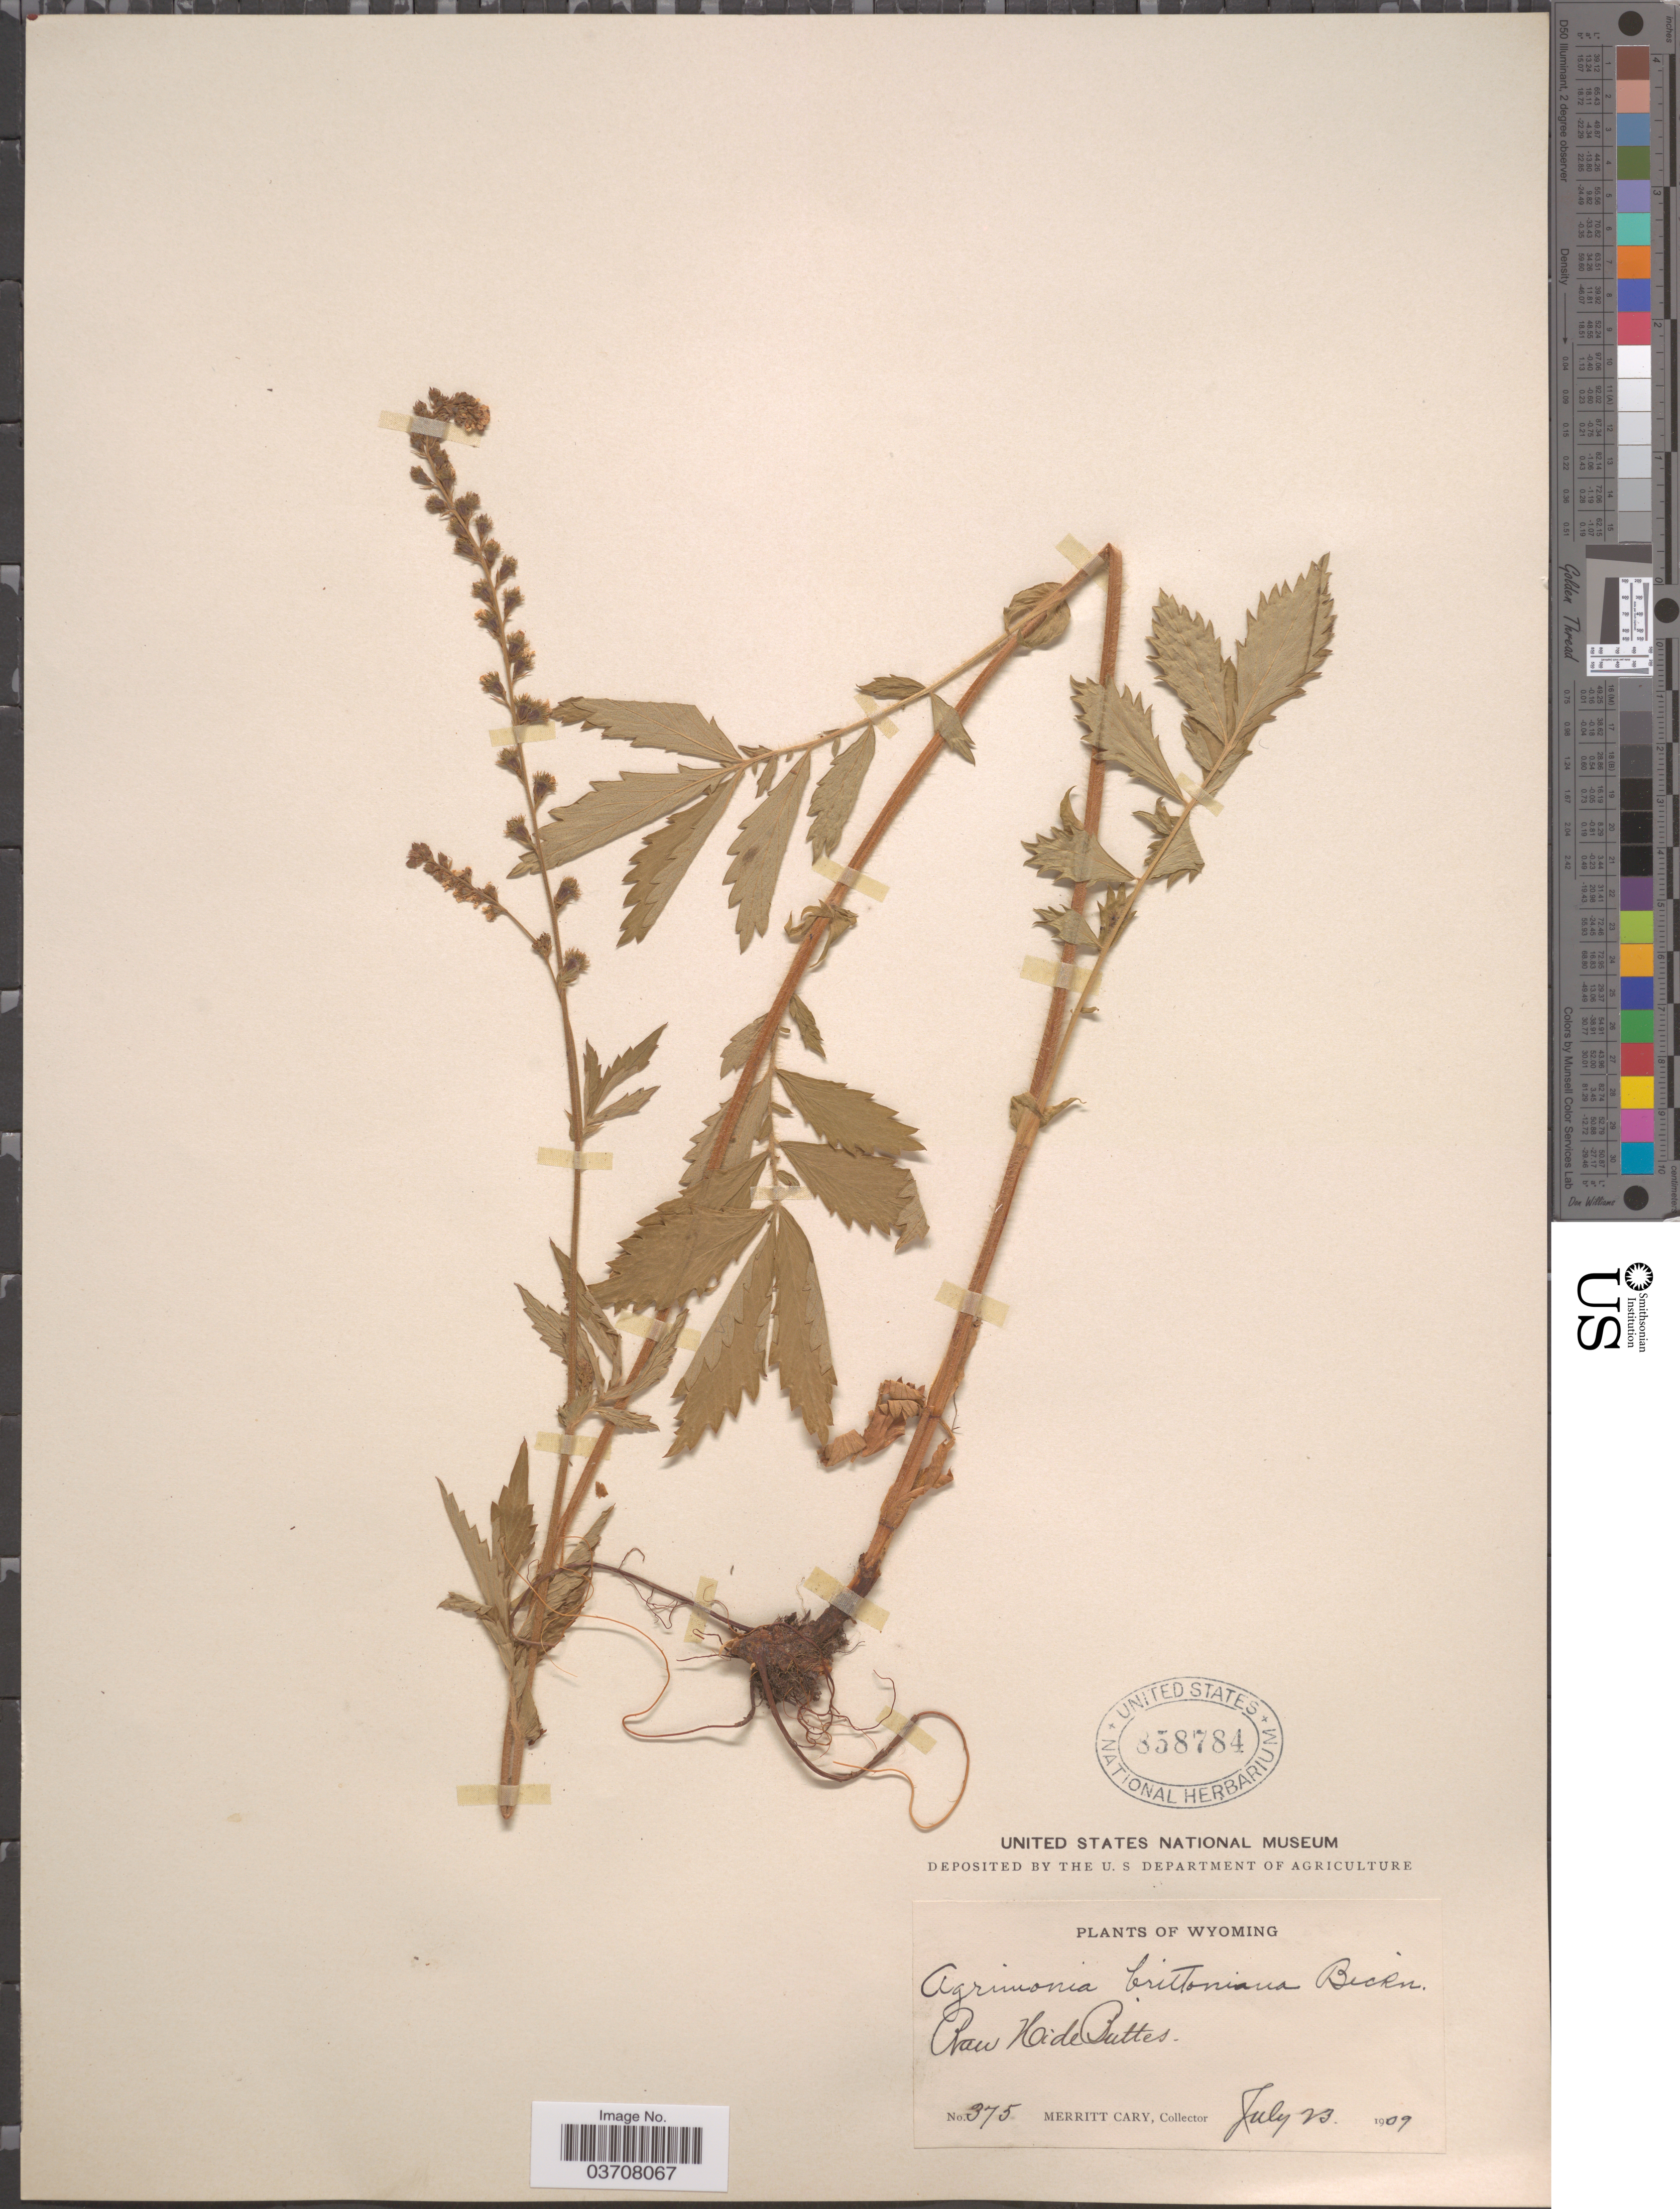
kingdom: Plantae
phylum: Tracheophyta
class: Magnoliopsida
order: Rosales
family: Rosaceae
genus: Agrimonia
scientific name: Agrimonia striata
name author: Michx.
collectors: C. Merritt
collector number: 375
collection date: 1909-07-23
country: United States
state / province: Wyoming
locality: Raw Hide Buttes.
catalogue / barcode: US 858784